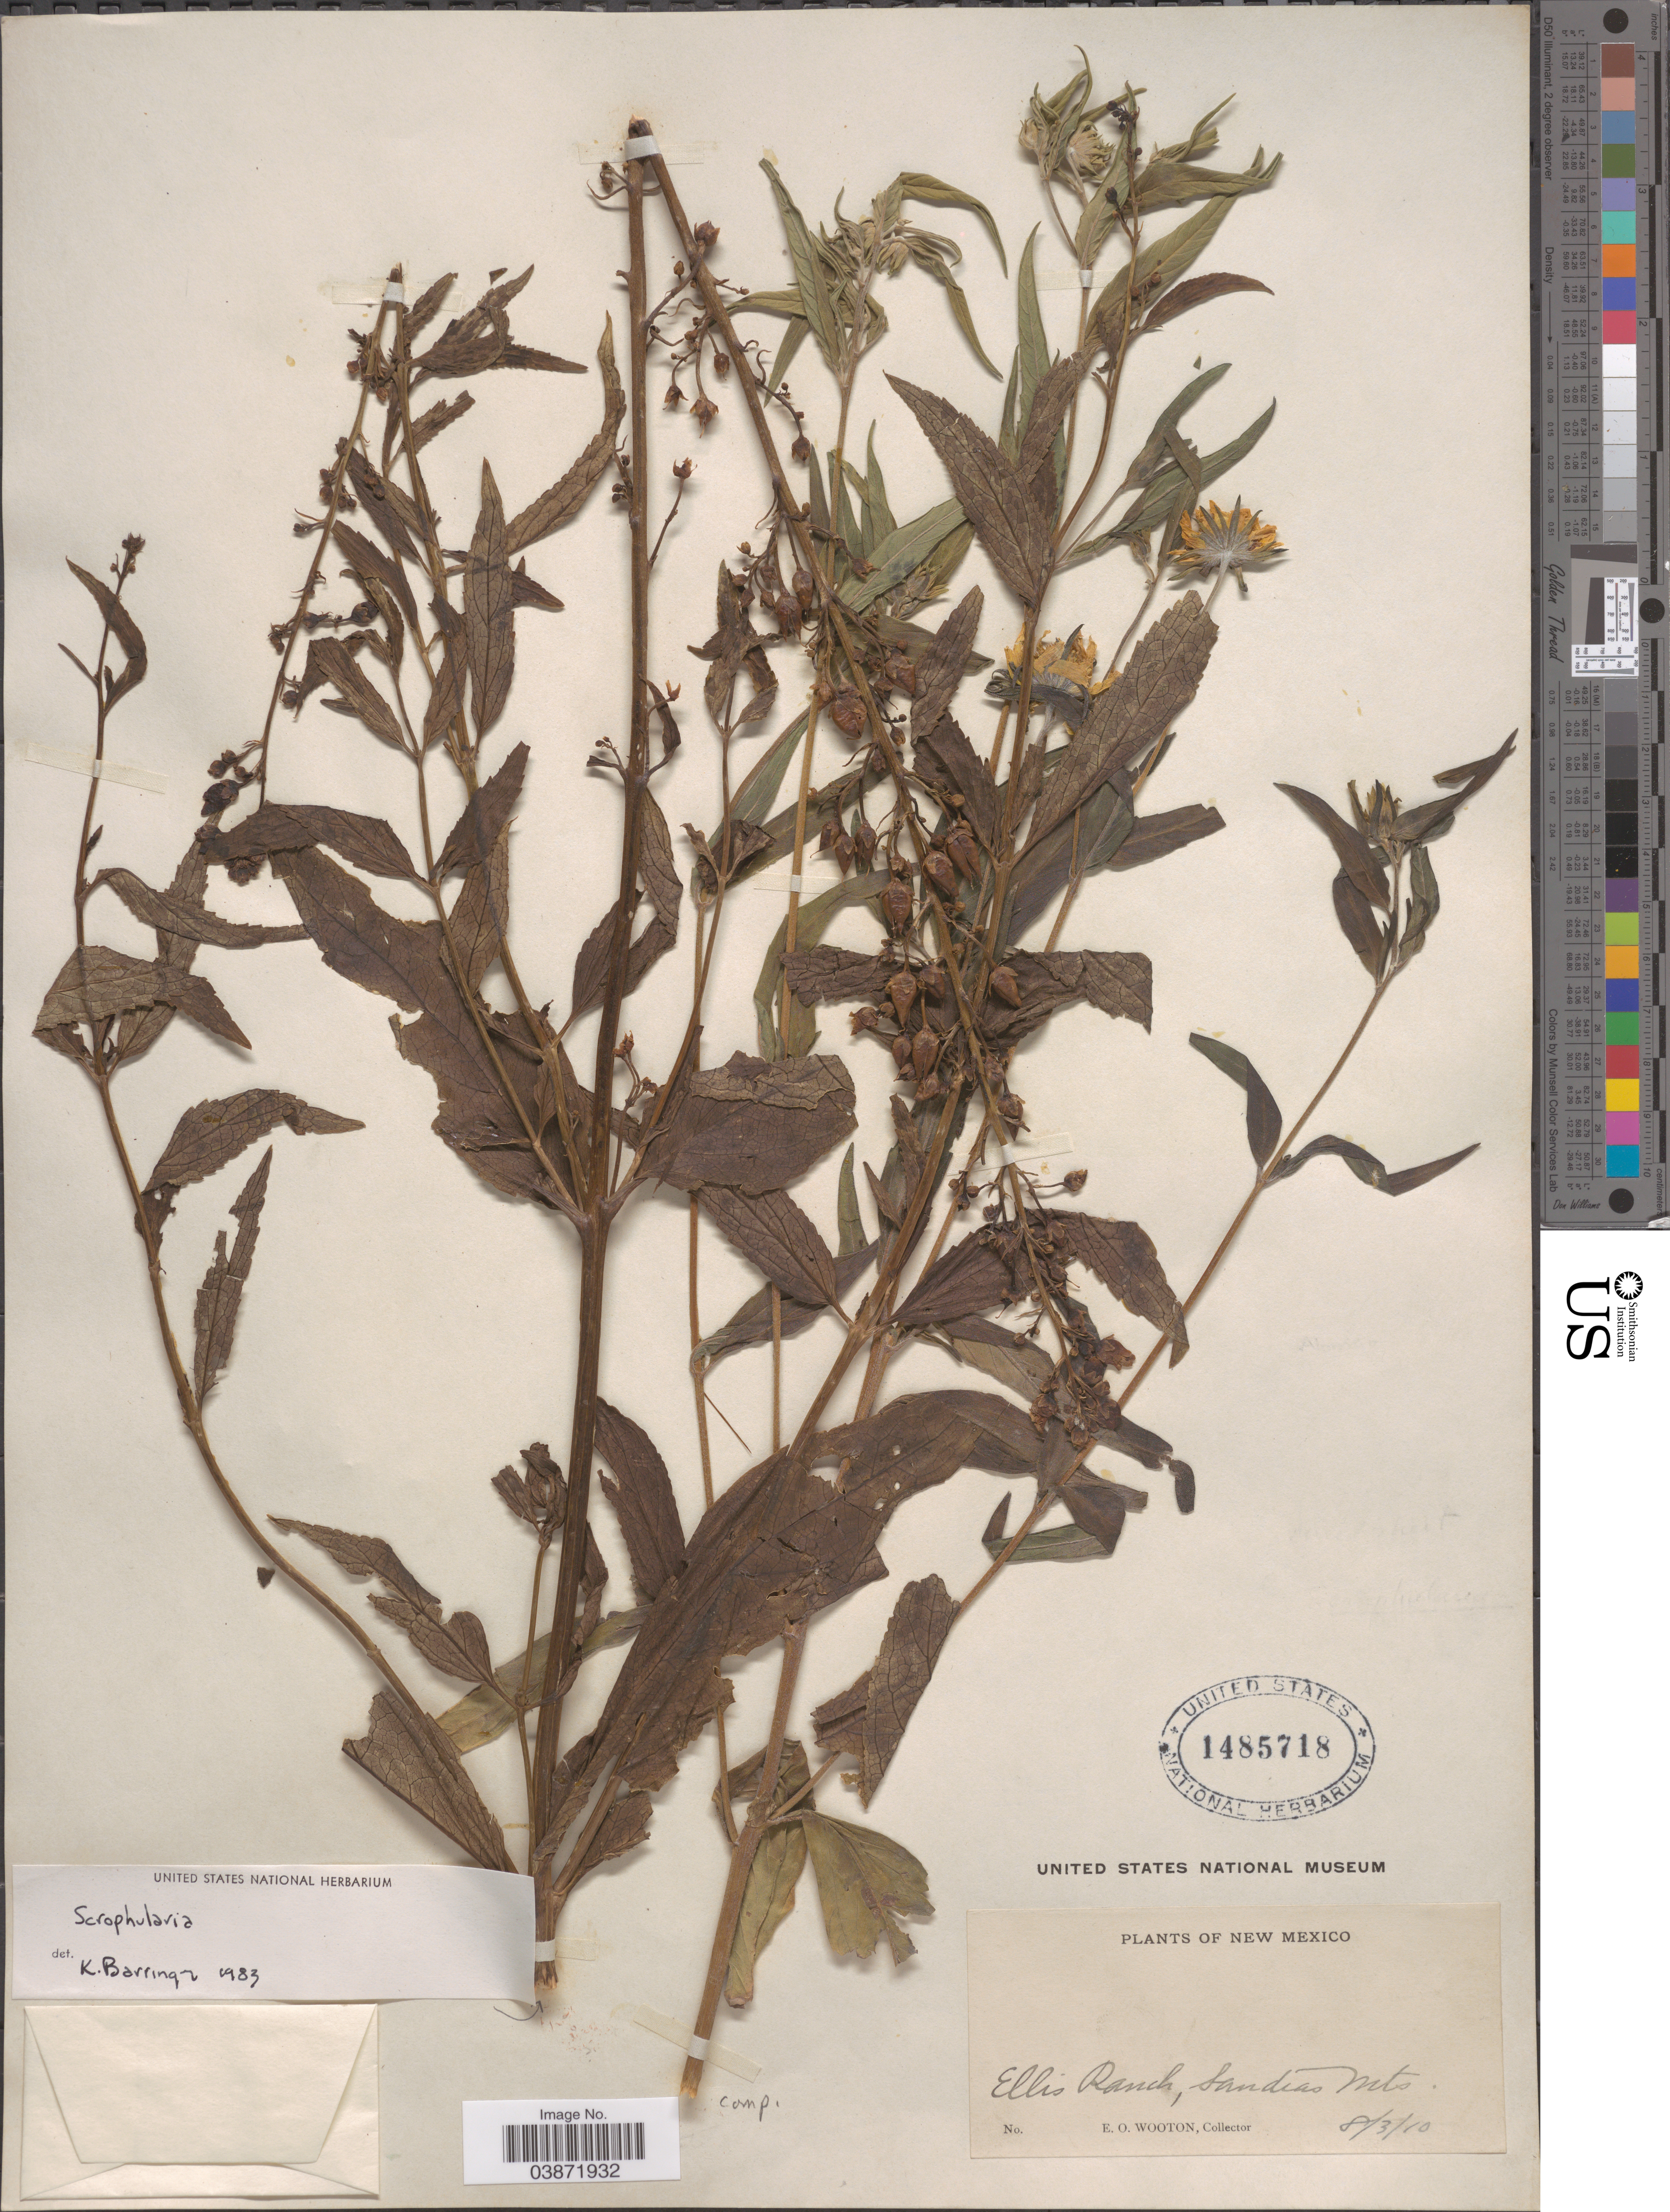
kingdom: Plantae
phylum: Tracheophyta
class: Magnoliopsida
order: Lamiales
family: Scrophulariaceae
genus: Scrophularia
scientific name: Scrophularia californica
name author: Cham. & Schltdl.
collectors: E. O. Wooton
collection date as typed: Transcribed d/m/y: 3/8/10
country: United States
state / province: New Mexico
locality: Ellis Ranch, Sandias Mts.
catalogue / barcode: US 1485718